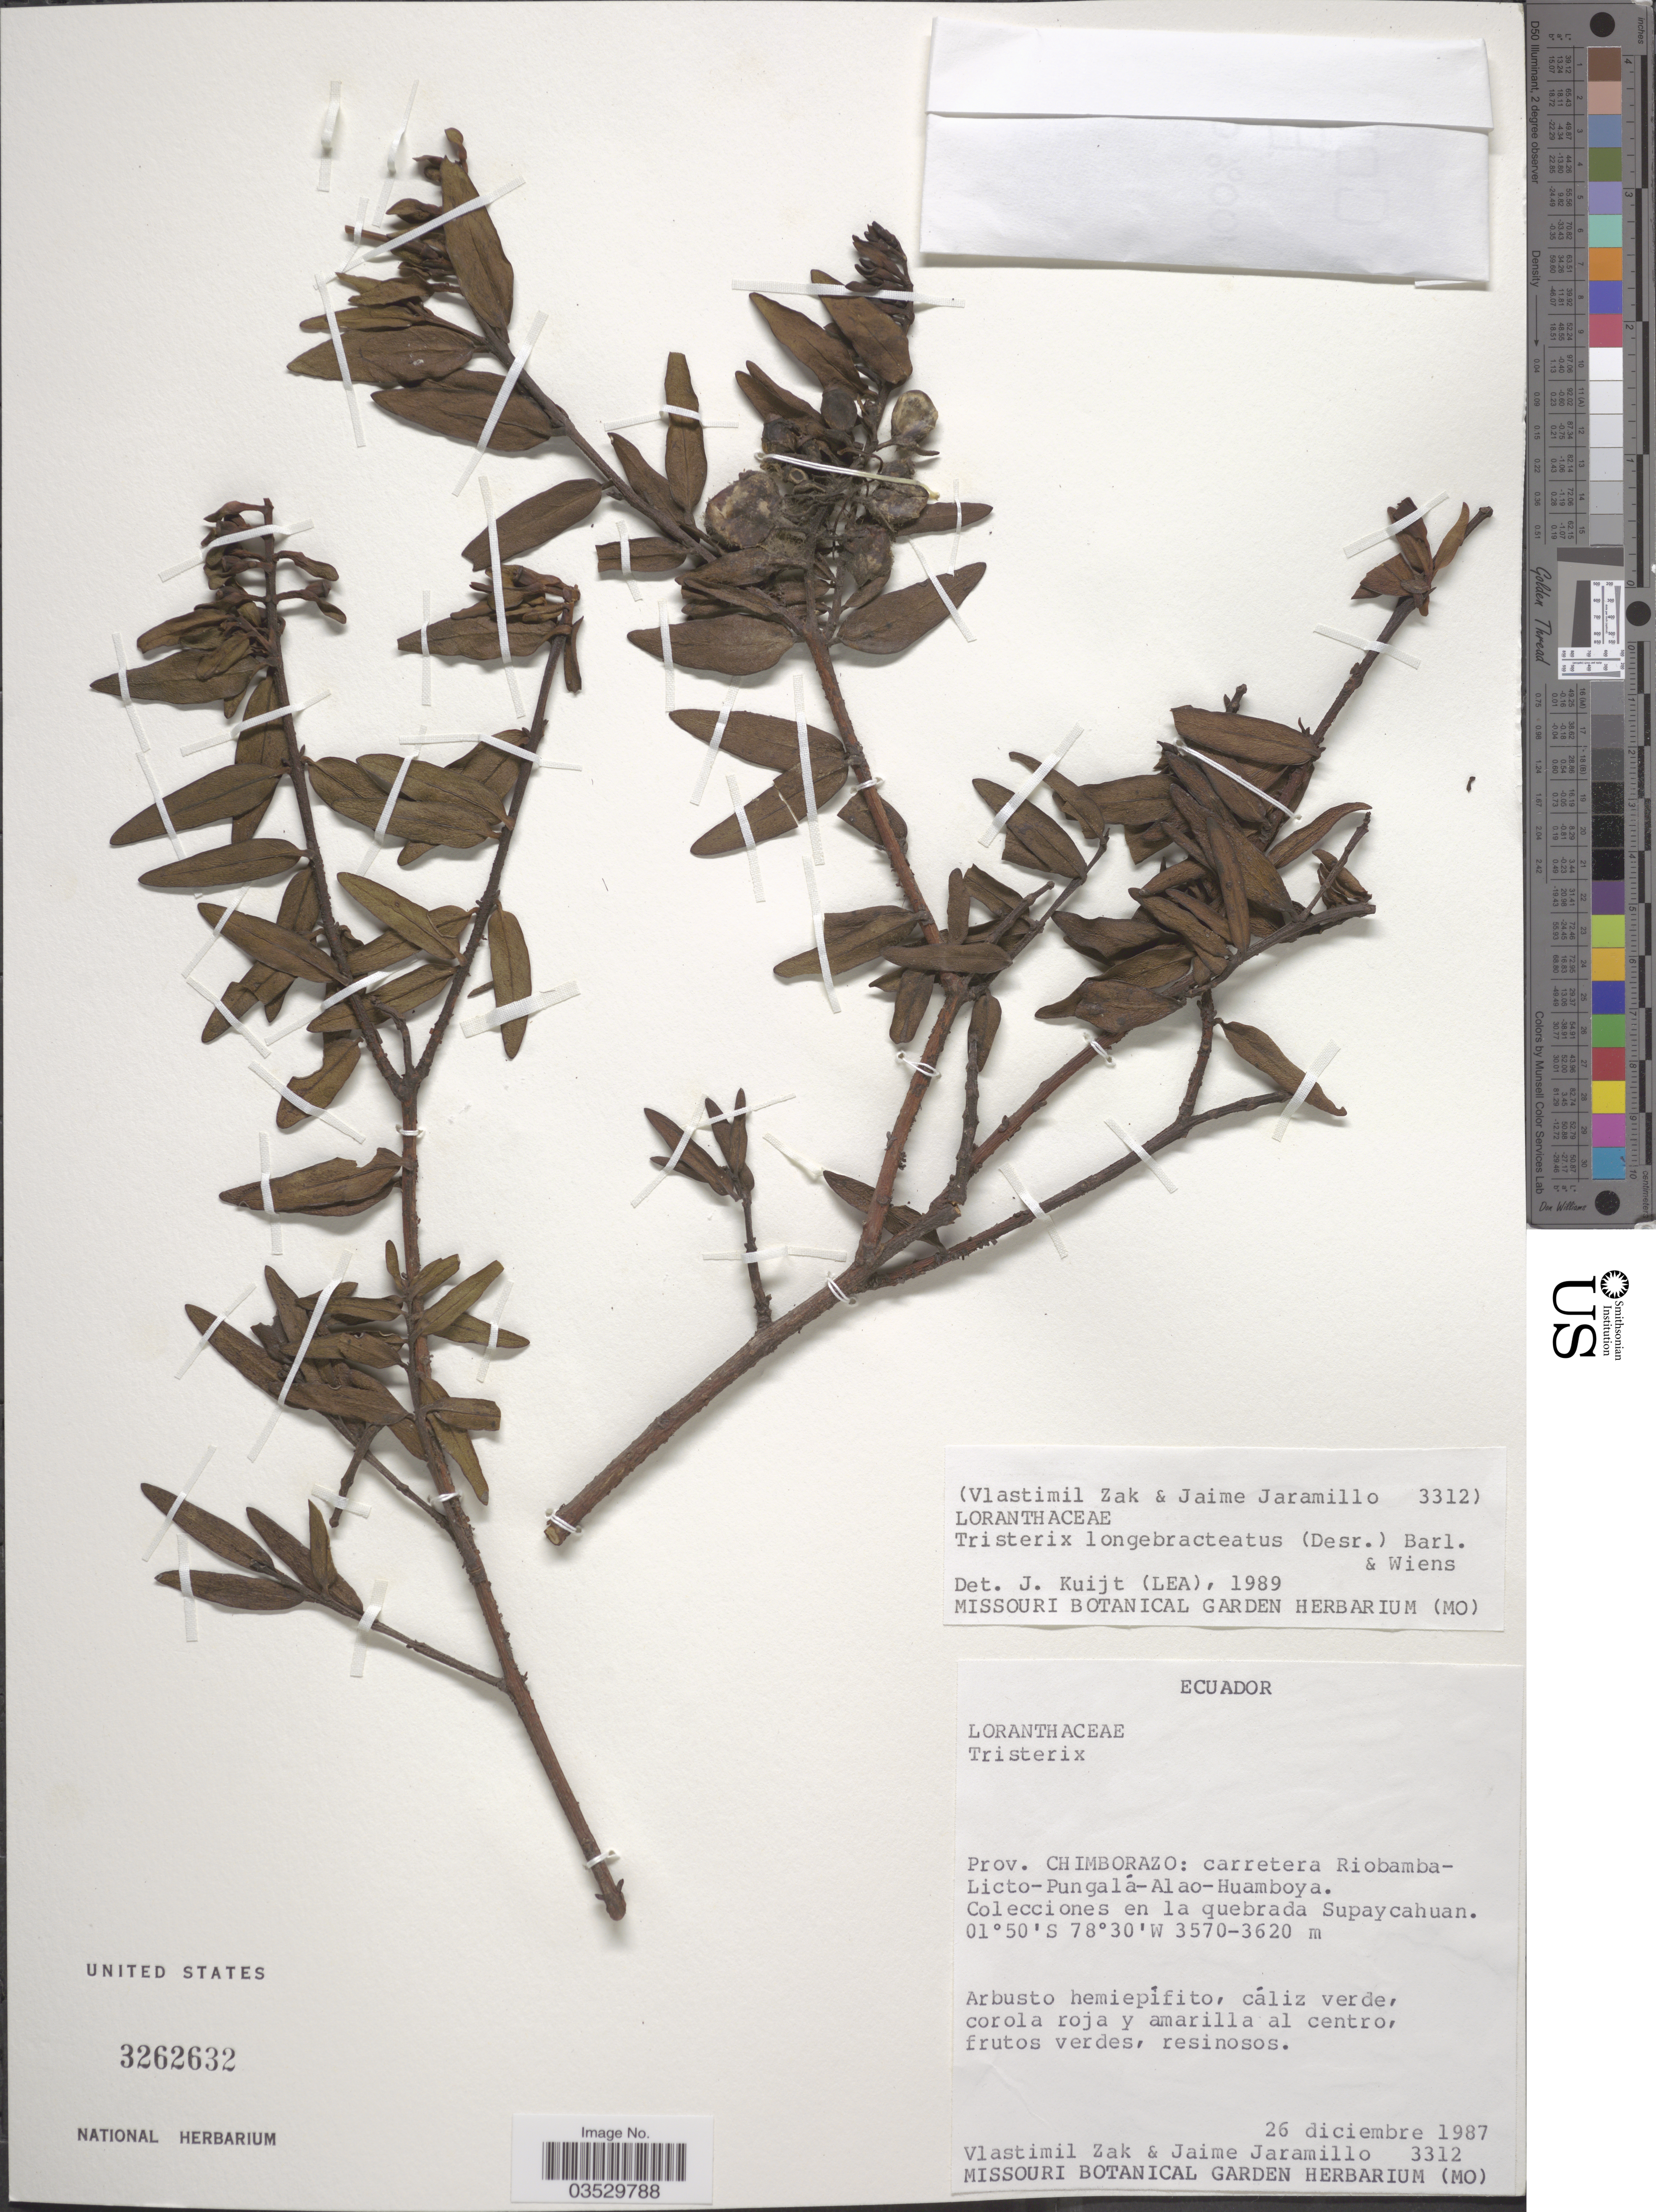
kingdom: Plantae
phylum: Tracheophyta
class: Magnoliopsida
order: Santalales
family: Loranthaceae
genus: Tristerix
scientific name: Tristerix longebracteatus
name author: (Desr.) Bart. & Wiens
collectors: V. Zak & J. Jaramillo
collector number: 3312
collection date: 1987-12-26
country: Ecuador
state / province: Chimborazo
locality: Carretera Riobamba-Licto-Pungalá-Alo Huamboya. En la quebrada Supaycahuan.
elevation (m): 3570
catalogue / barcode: US 3262632